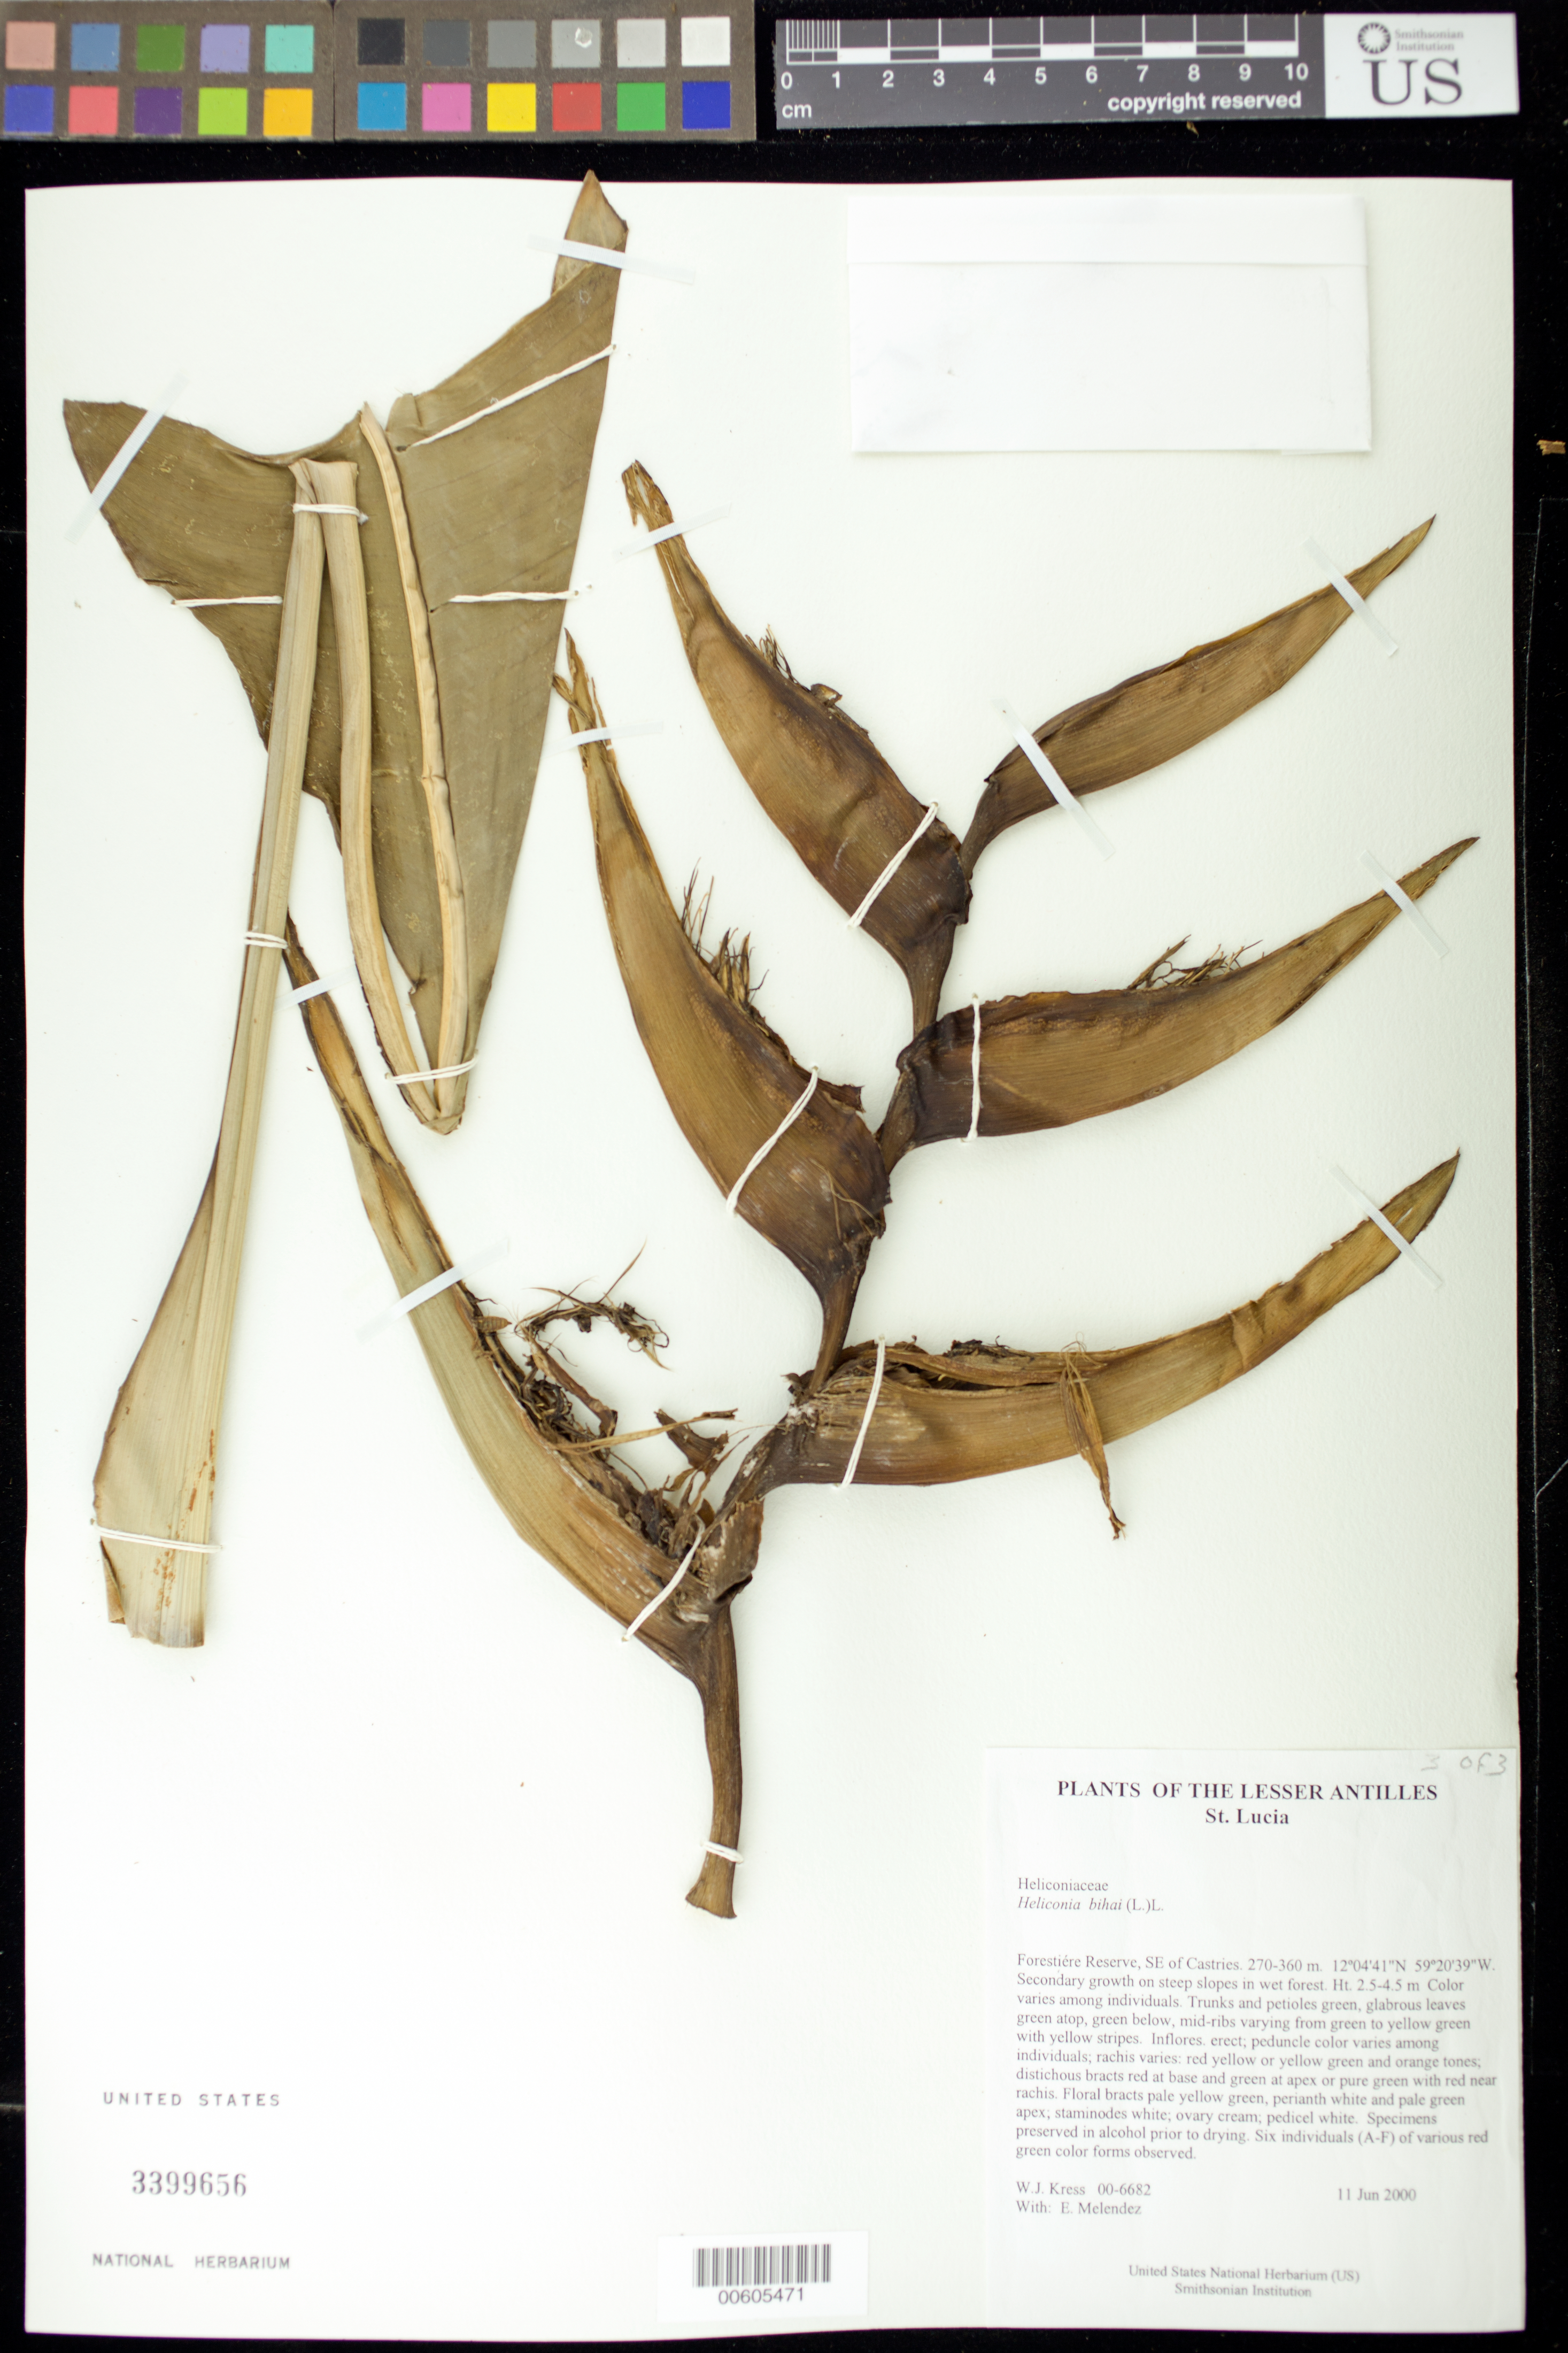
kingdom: Plantae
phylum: Tracheophyta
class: Liliopsida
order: Zingiberales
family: Heliconiaceae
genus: Heliconia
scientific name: Heliconia bihai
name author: (L.) L.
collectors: W. J. Kress, E. Meléndez & E. Temeles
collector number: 00-6682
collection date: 2000-06-11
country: St. Lucia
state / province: Castries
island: St. Lucia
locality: Forestiére Reserve, SE of Castries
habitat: Secondary growth on steep slopes in wet forest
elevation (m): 270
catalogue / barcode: US 3399656